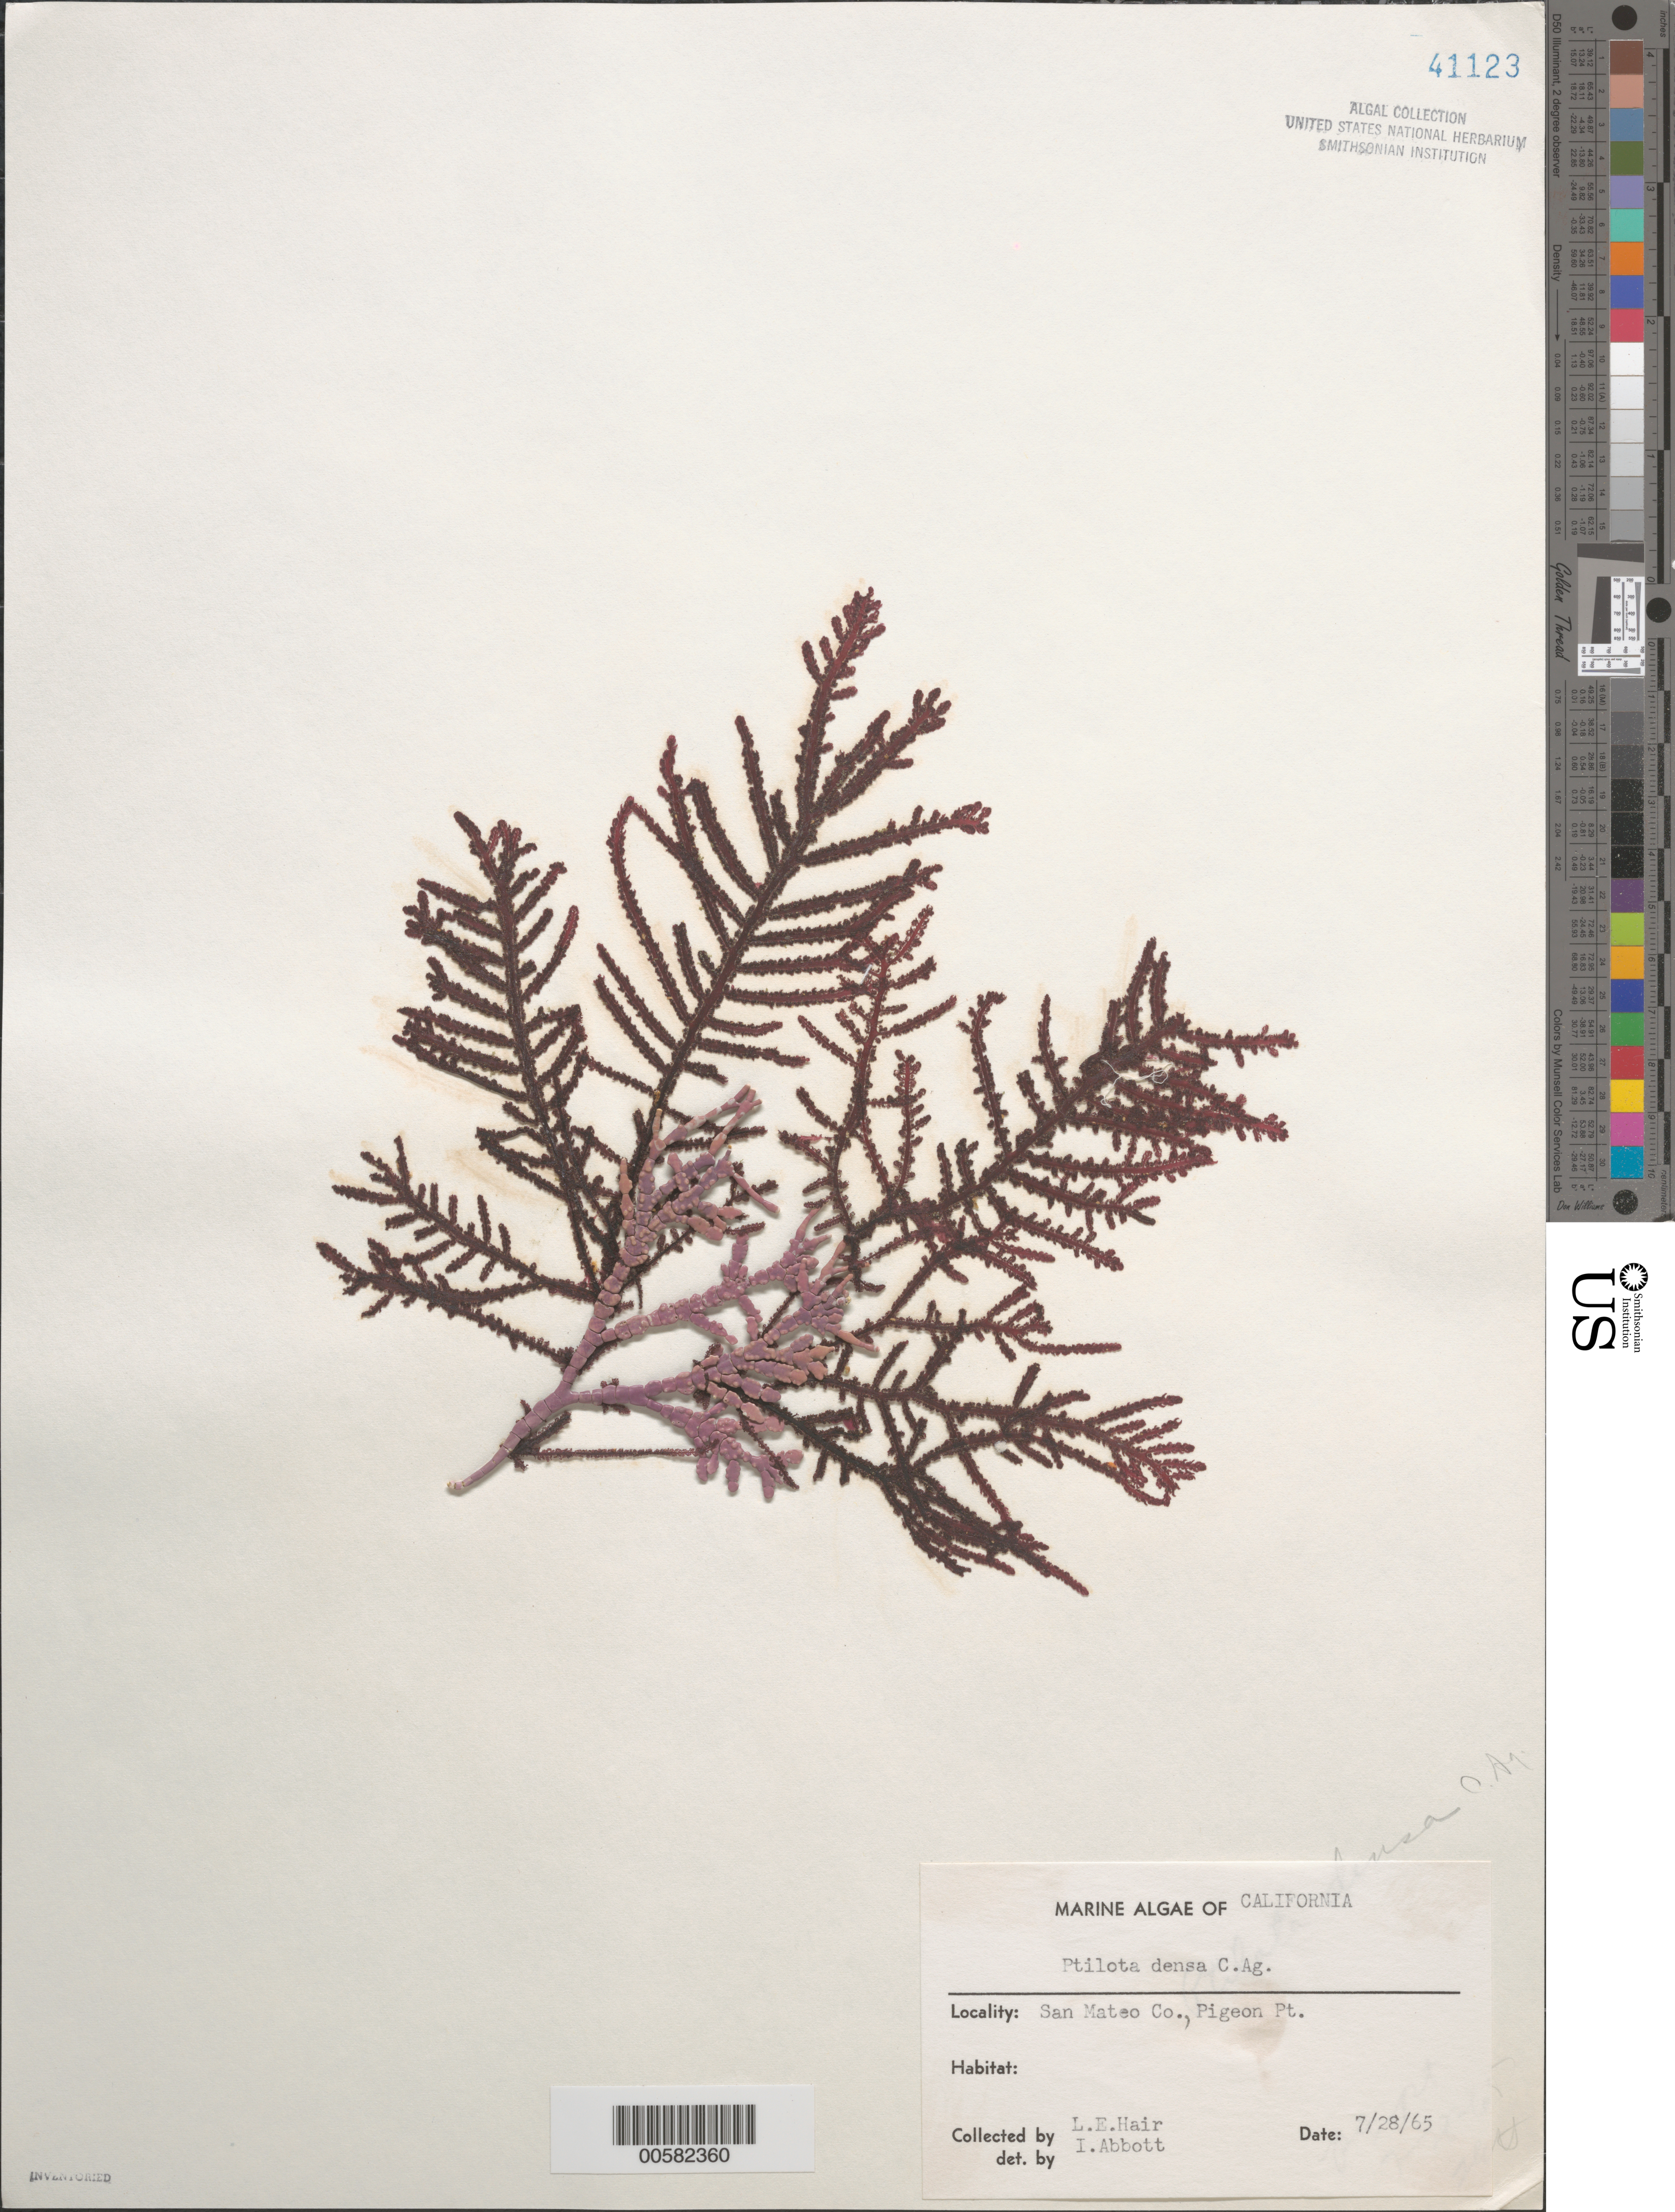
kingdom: Plantae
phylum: Rhodophyta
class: Florideophyceae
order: Ceramiales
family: Wrangeliaceae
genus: Ptilota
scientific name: Ptilota densa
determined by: Abbott, Isabella A.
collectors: L. Hair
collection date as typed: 28 Jul 1965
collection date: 1965-07-28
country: United States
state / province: California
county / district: San Mateo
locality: Pigeon Point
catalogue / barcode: US 41123